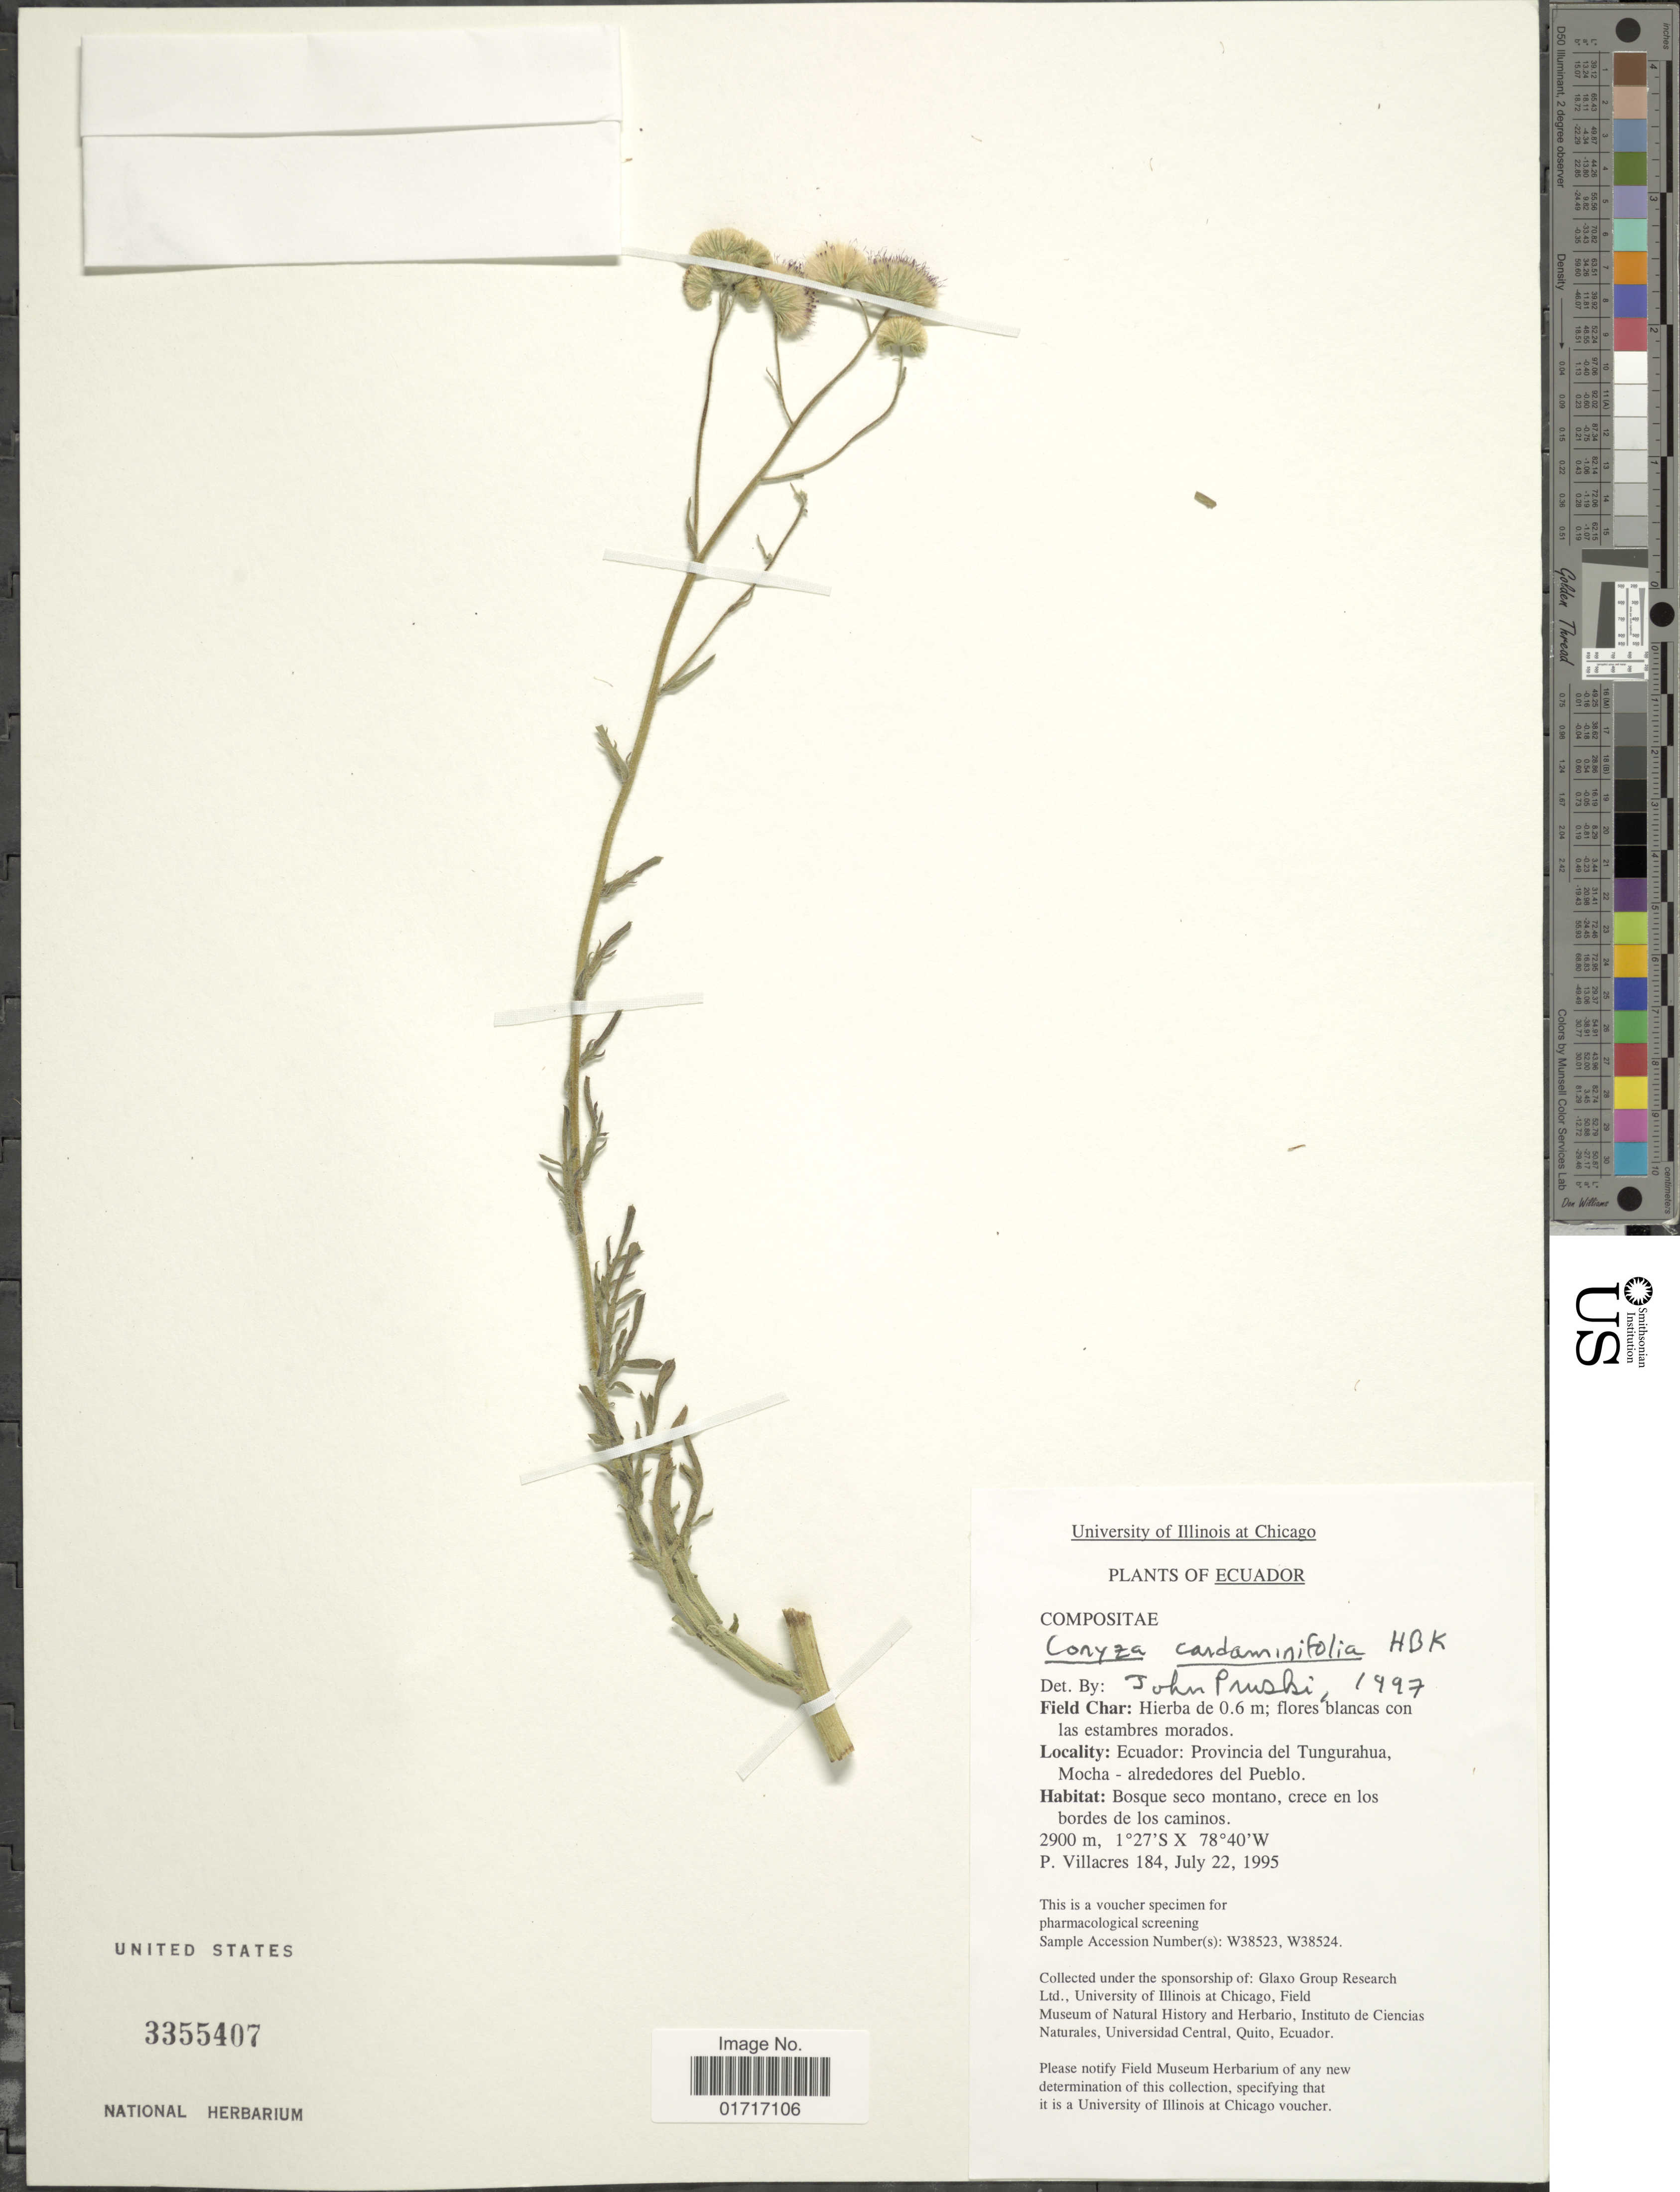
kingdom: Plantae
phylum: Tracheophyta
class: Magnoliopsida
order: Asterales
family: Asteraceae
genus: Conyza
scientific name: Conyza cardaminifolia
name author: Kunth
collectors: P. Villacres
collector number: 184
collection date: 1995-07-22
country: Ecuador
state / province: Tungurahua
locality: Ecuador: Provincia del Tunguruhua, Mocha - alrededores del Pueblo.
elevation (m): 2900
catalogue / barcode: US 3355407